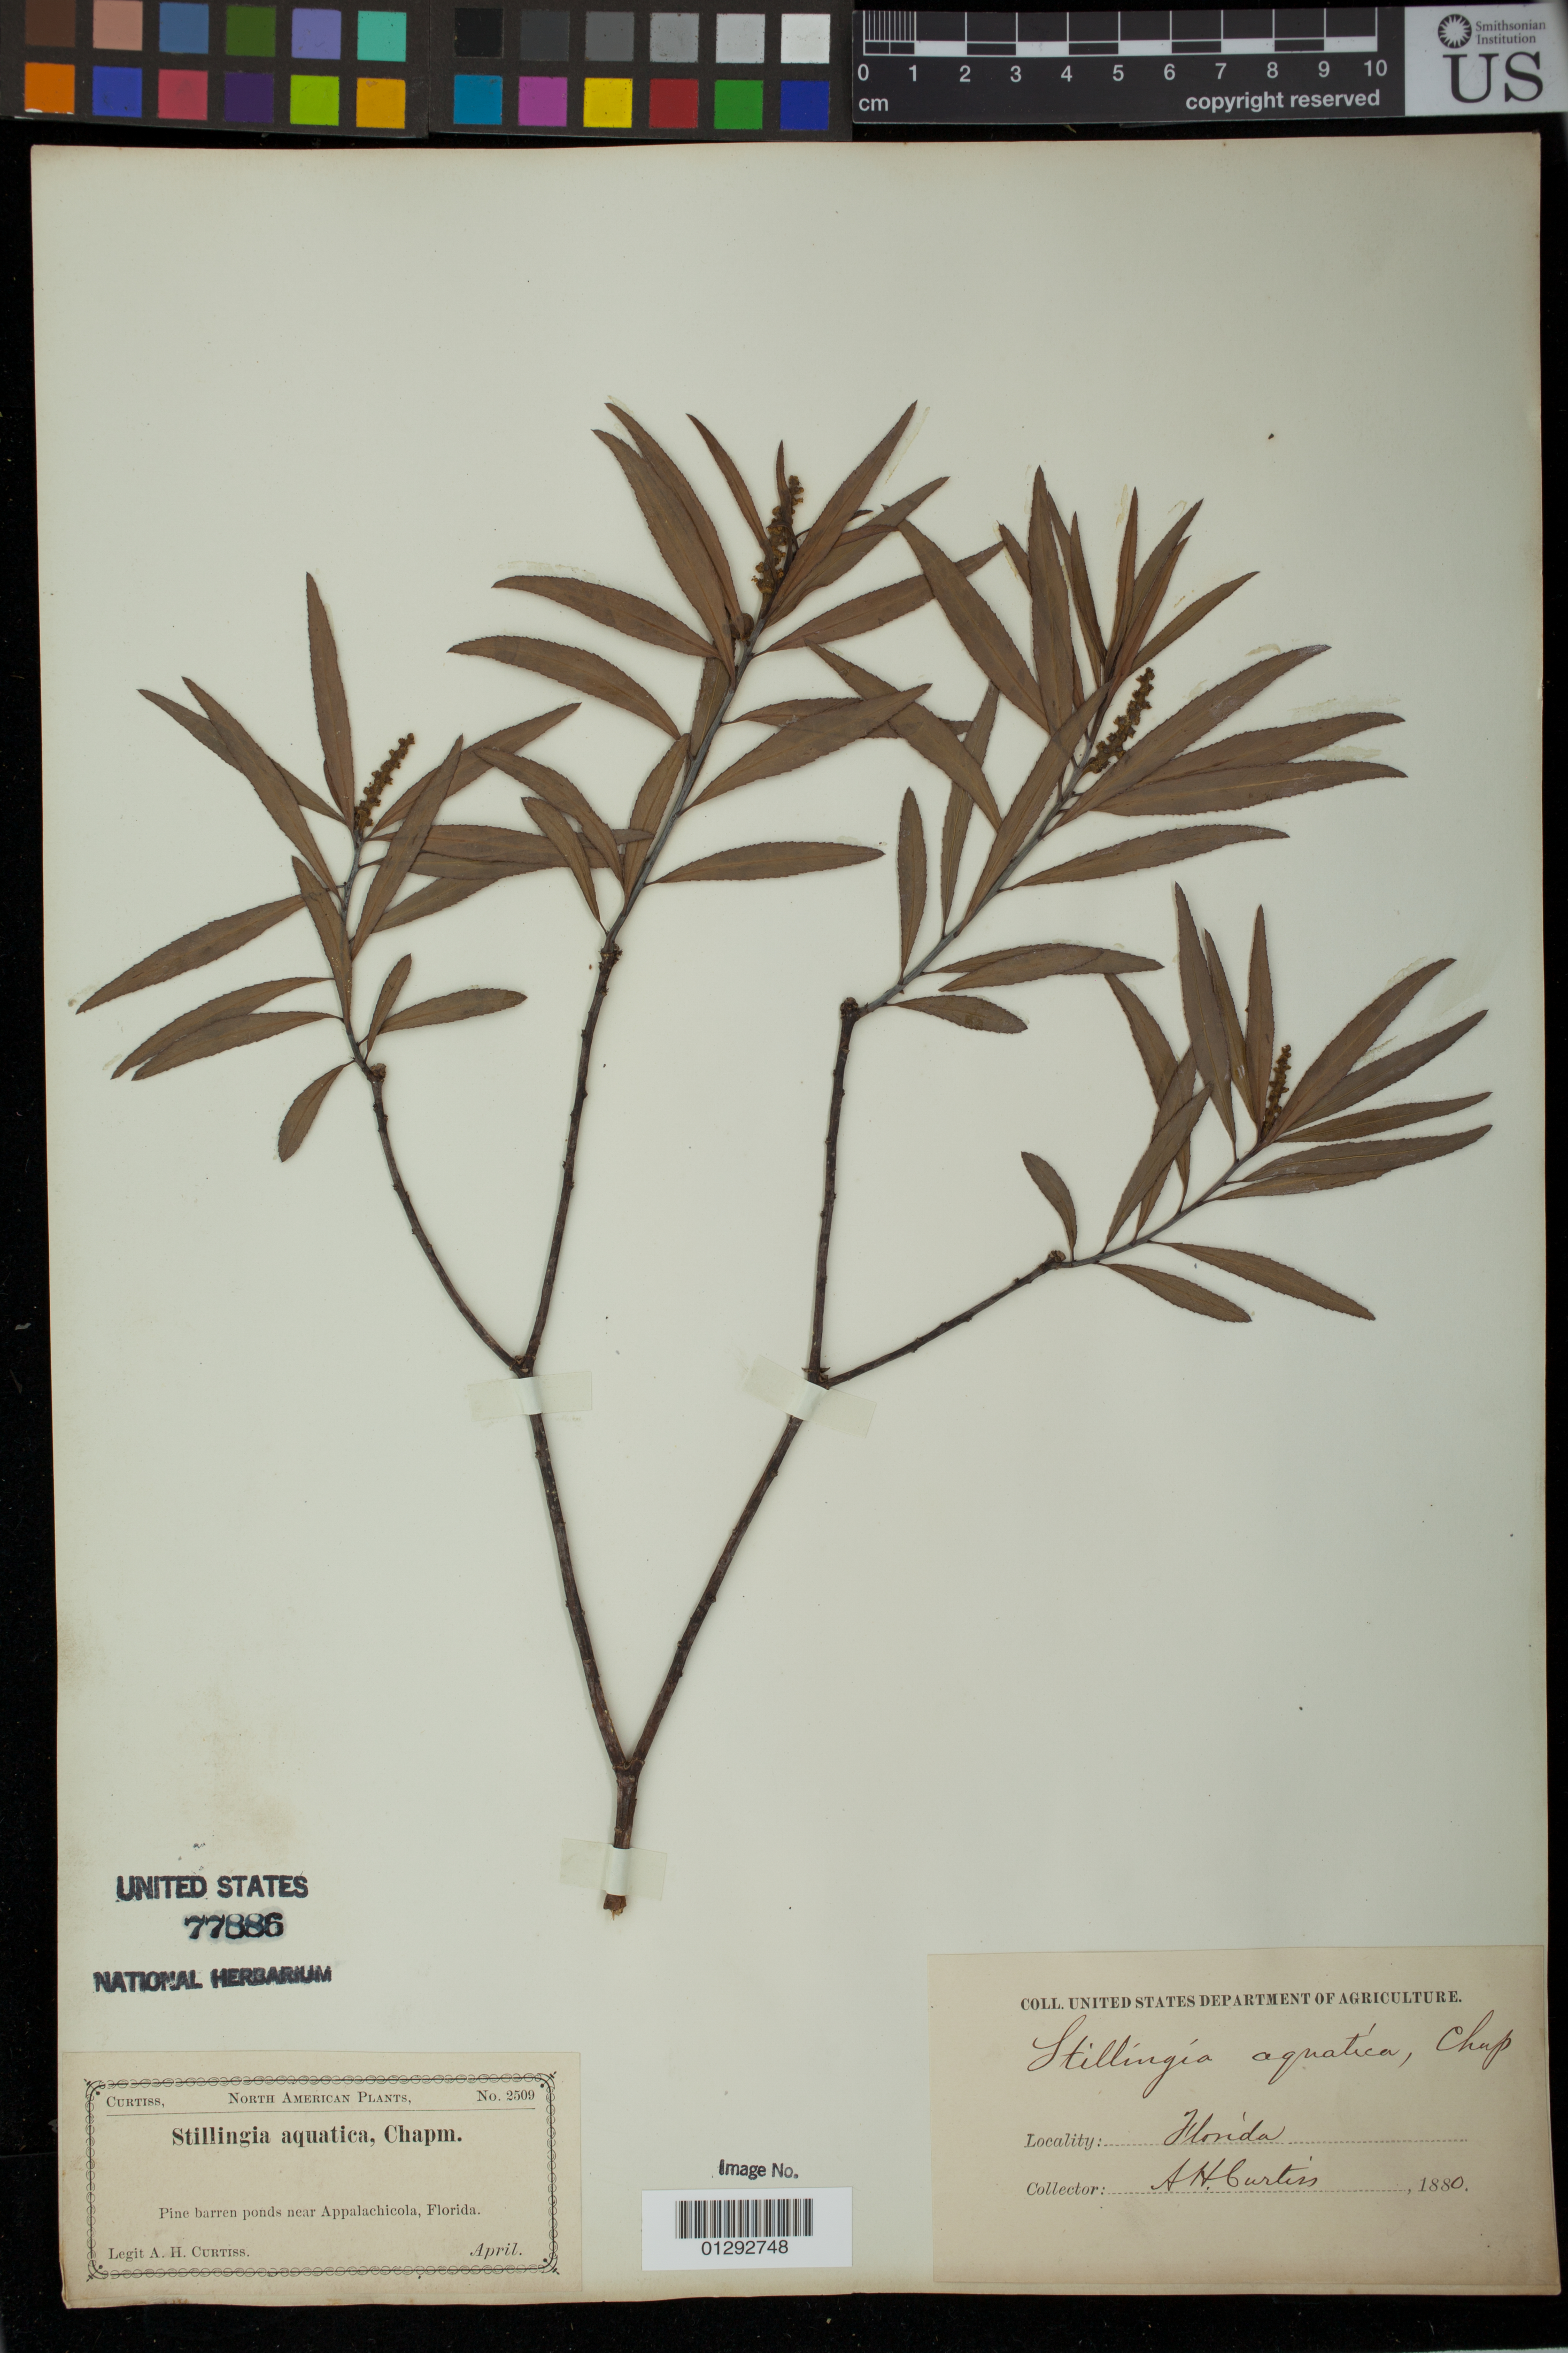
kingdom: Plantae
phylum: Tracheophyta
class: Magnoliopsida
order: Malpighiales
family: Euphorbiaceae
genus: Stillingia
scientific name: Stillingia aquatica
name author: Chapm.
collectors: A. H. Curtiss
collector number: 2509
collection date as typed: Apr 1880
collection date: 1880-04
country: United States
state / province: Florida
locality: Near Appalachicola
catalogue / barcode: US 77886